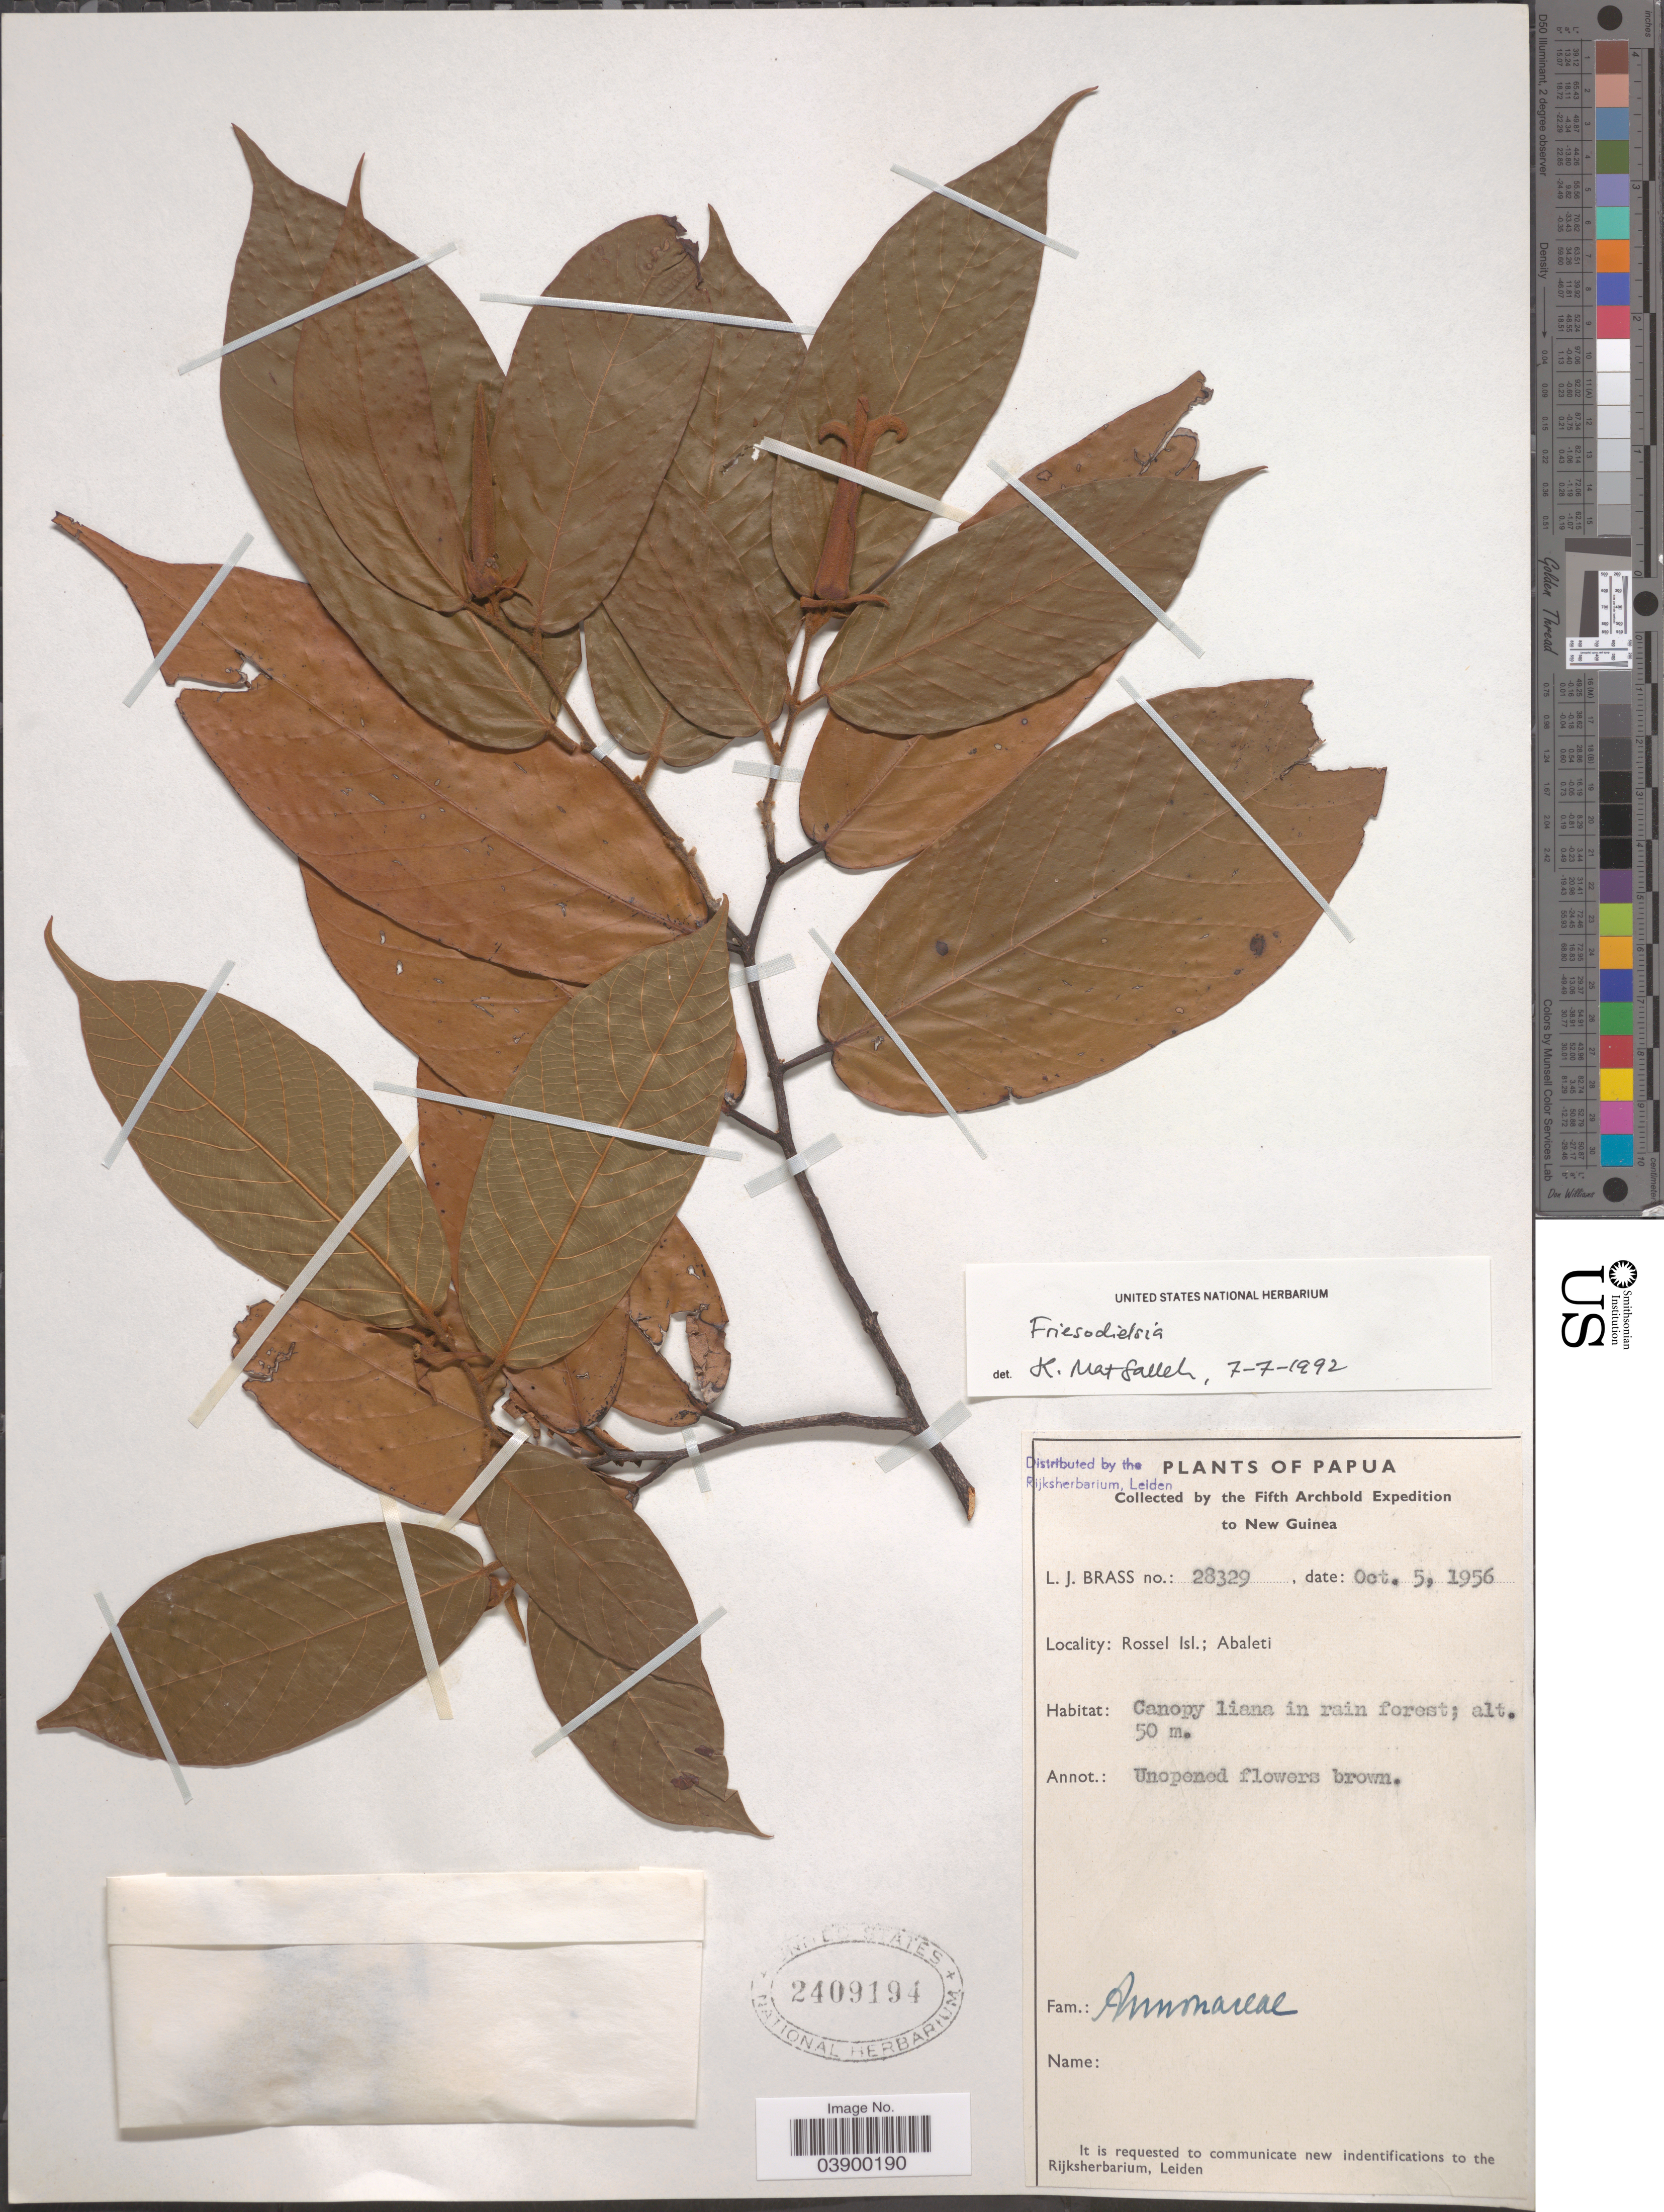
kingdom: Plantae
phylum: Tracheophyta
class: Magnoliopsida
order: Magnoliales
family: Annonaceae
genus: Friesodielsia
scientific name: Friesodielsia sp.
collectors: L. J. Brass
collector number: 28329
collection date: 1956-10-05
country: Papua New Guinea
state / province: Milne Bay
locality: Papua. New Guinea. Rossel Isl.; Abaleti.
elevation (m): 50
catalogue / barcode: US 2409194